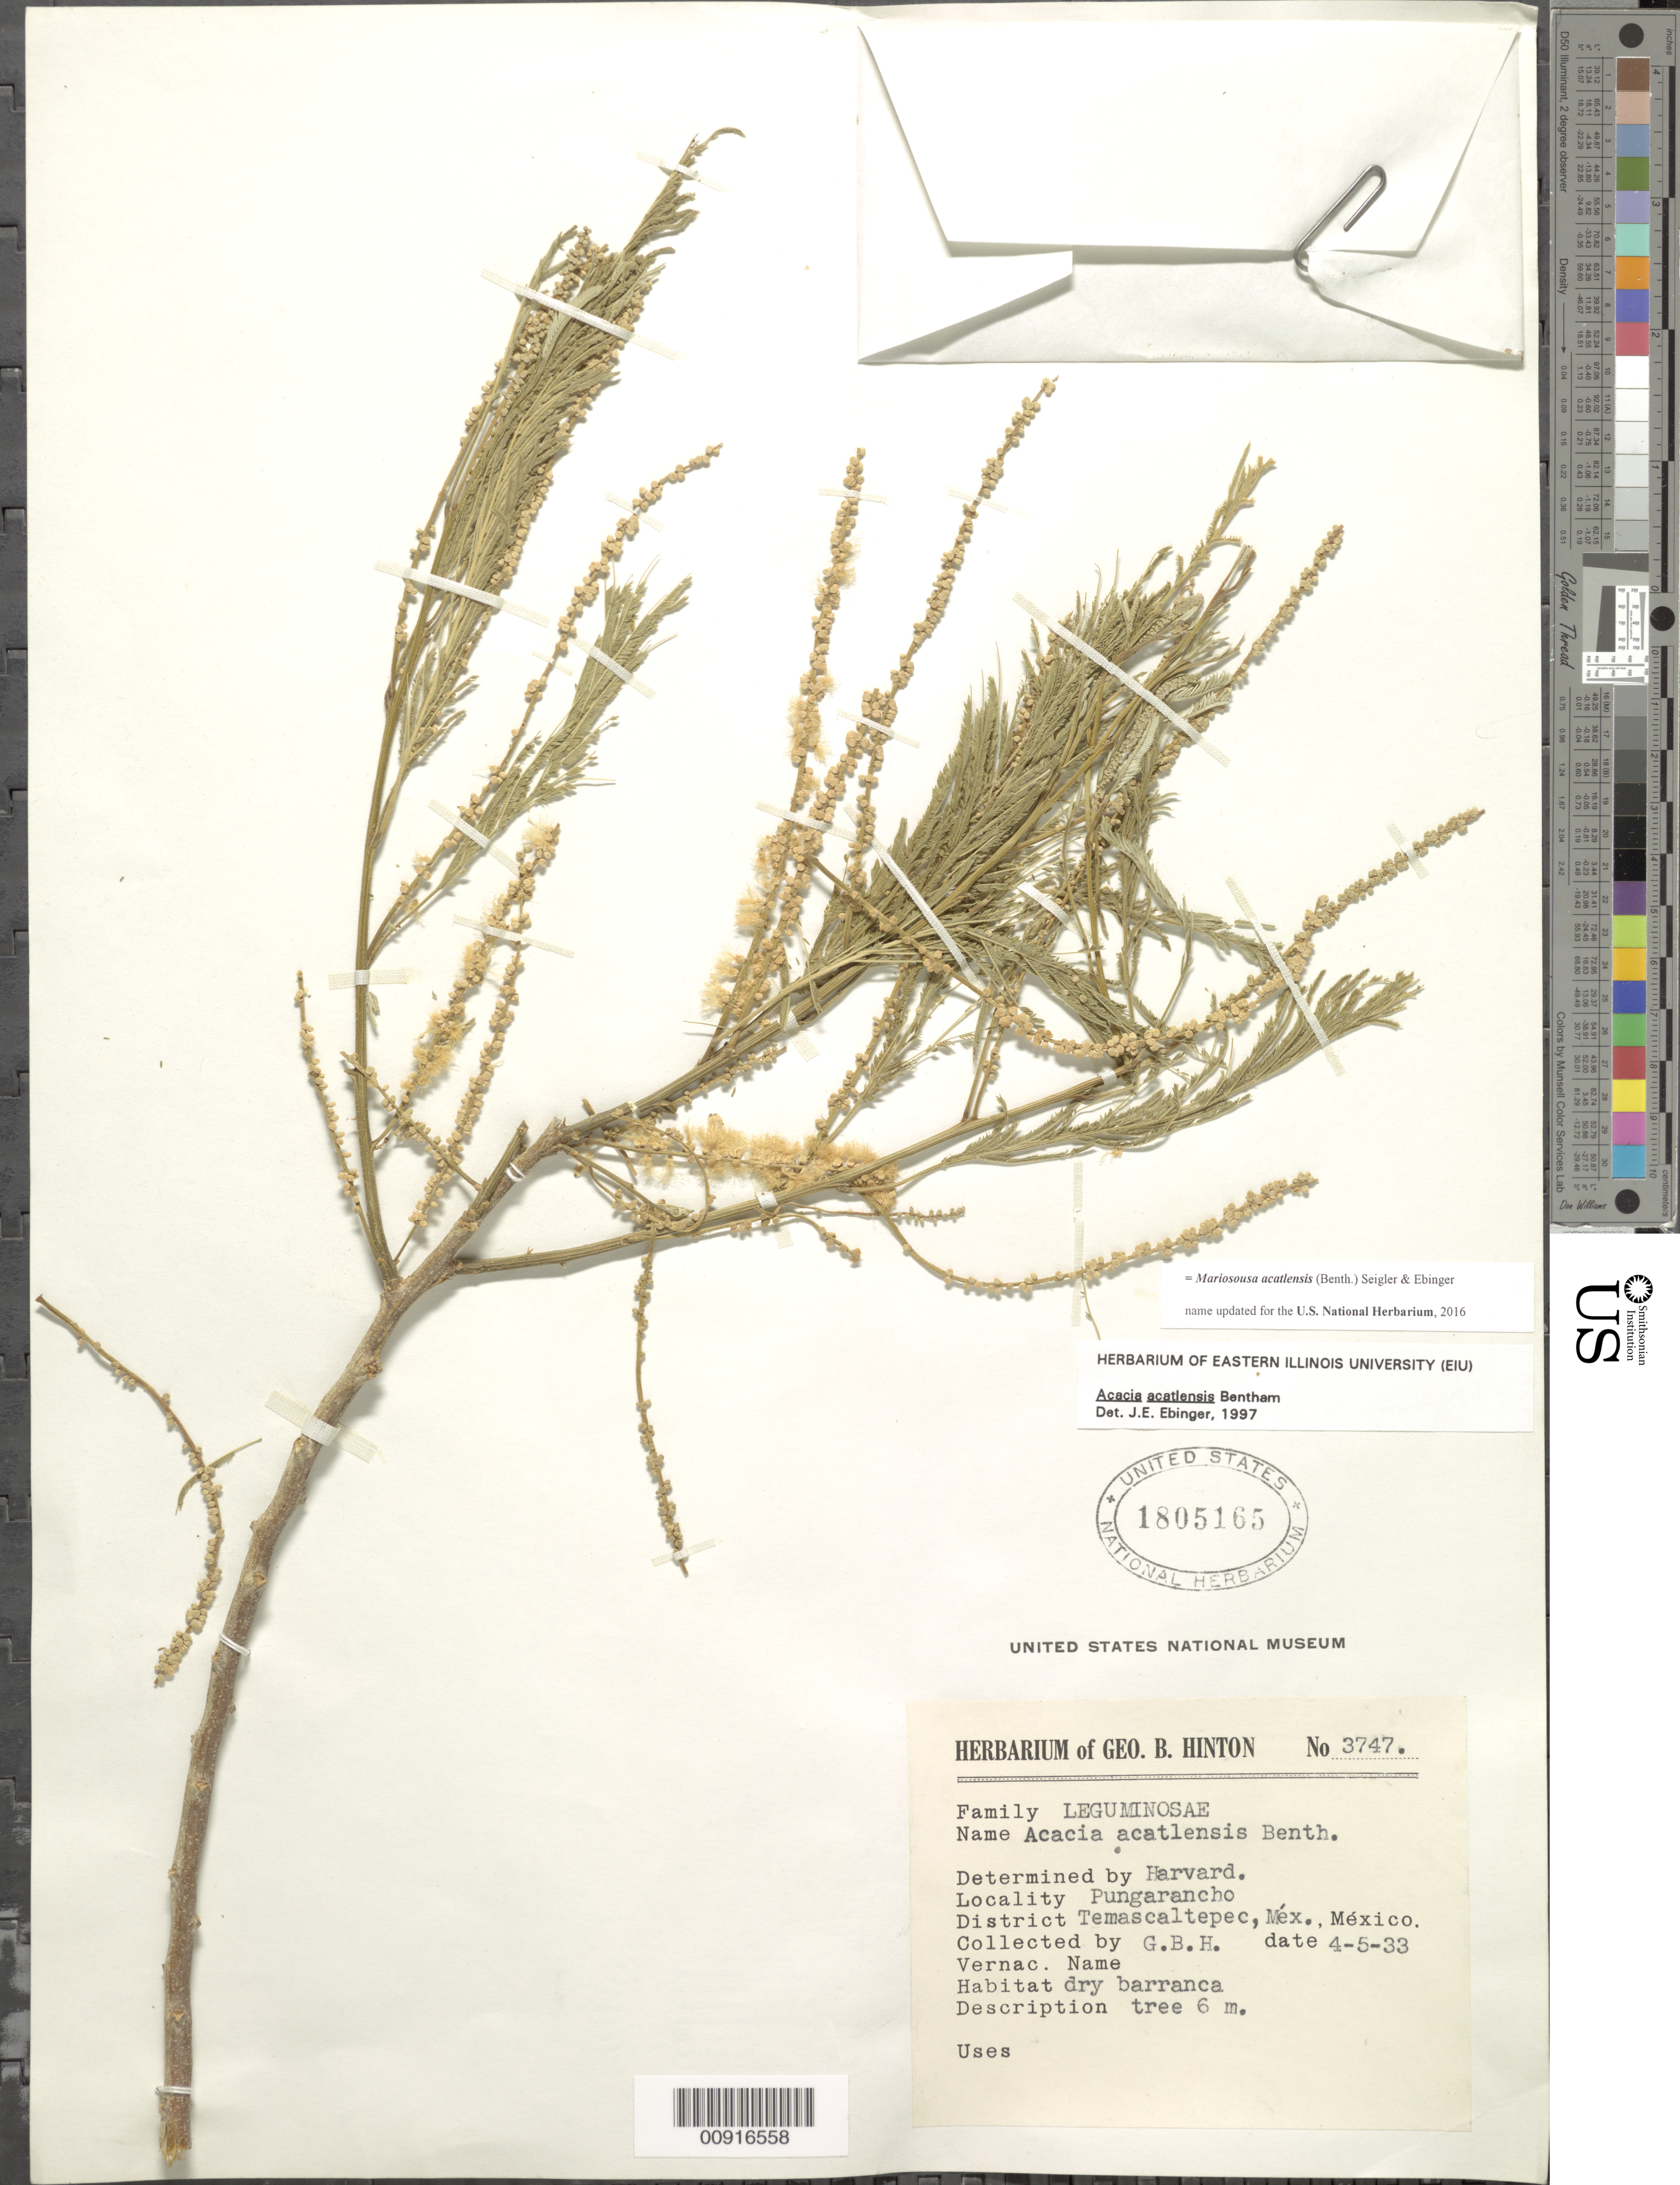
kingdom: Plantae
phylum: Tracheophyta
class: Magnoliopsida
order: Fabales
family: Fabaceae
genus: Mariosousa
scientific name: Mariosousa acatlensis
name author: (Benth.) Seigler & Ebinger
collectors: G. B. Hinton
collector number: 3747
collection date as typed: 05 Apr 1933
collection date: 1933-04-05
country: Mexico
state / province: México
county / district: Temascaltepec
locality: Pungarancho, District Temascaltepec, State of México.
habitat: Dry barranca.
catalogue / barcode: US 1805165